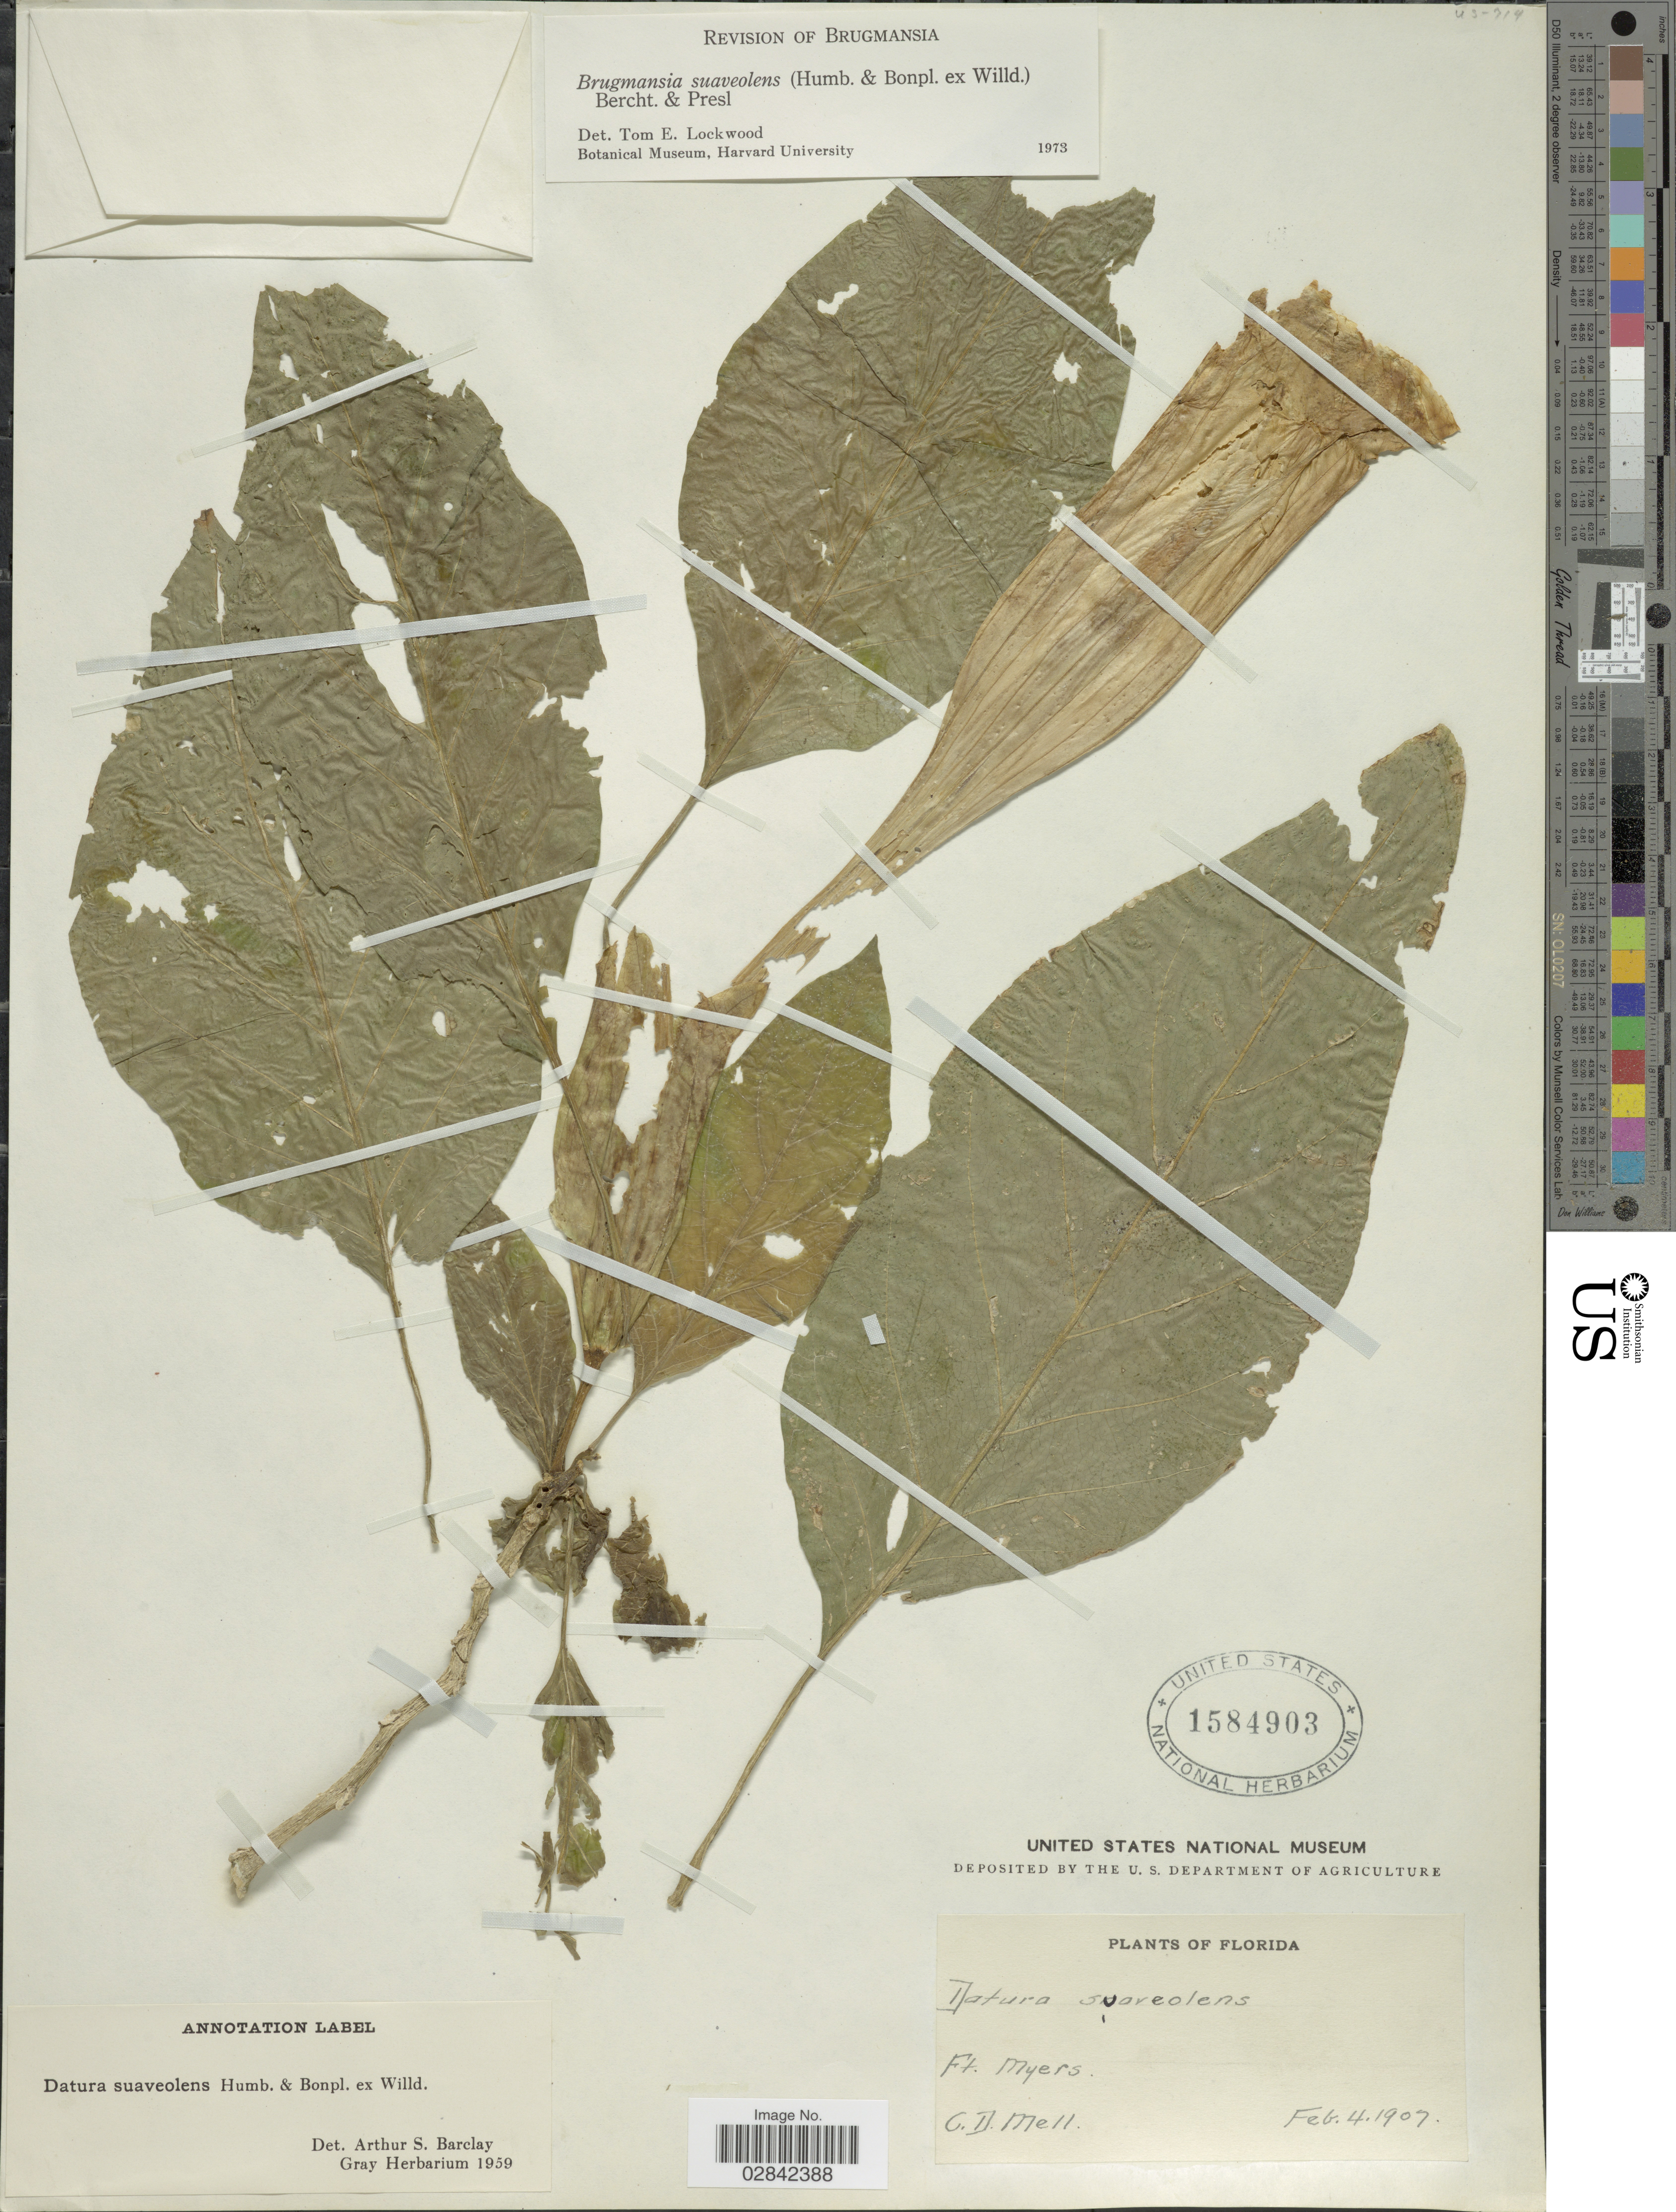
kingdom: Plantae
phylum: Tracheophyta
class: Magnoliopsida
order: Solanales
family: Solanaceae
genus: Brugmansia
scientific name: Brugmansia suaveolens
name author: (Humb. & Bonpl. ex Willd.) Brecht. & J. Presl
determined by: Lockwood, T. E.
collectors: C. D. Mell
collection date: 1907-02-04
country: United States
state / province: Florida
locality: Ft. Myers.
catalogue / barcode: US 1584903